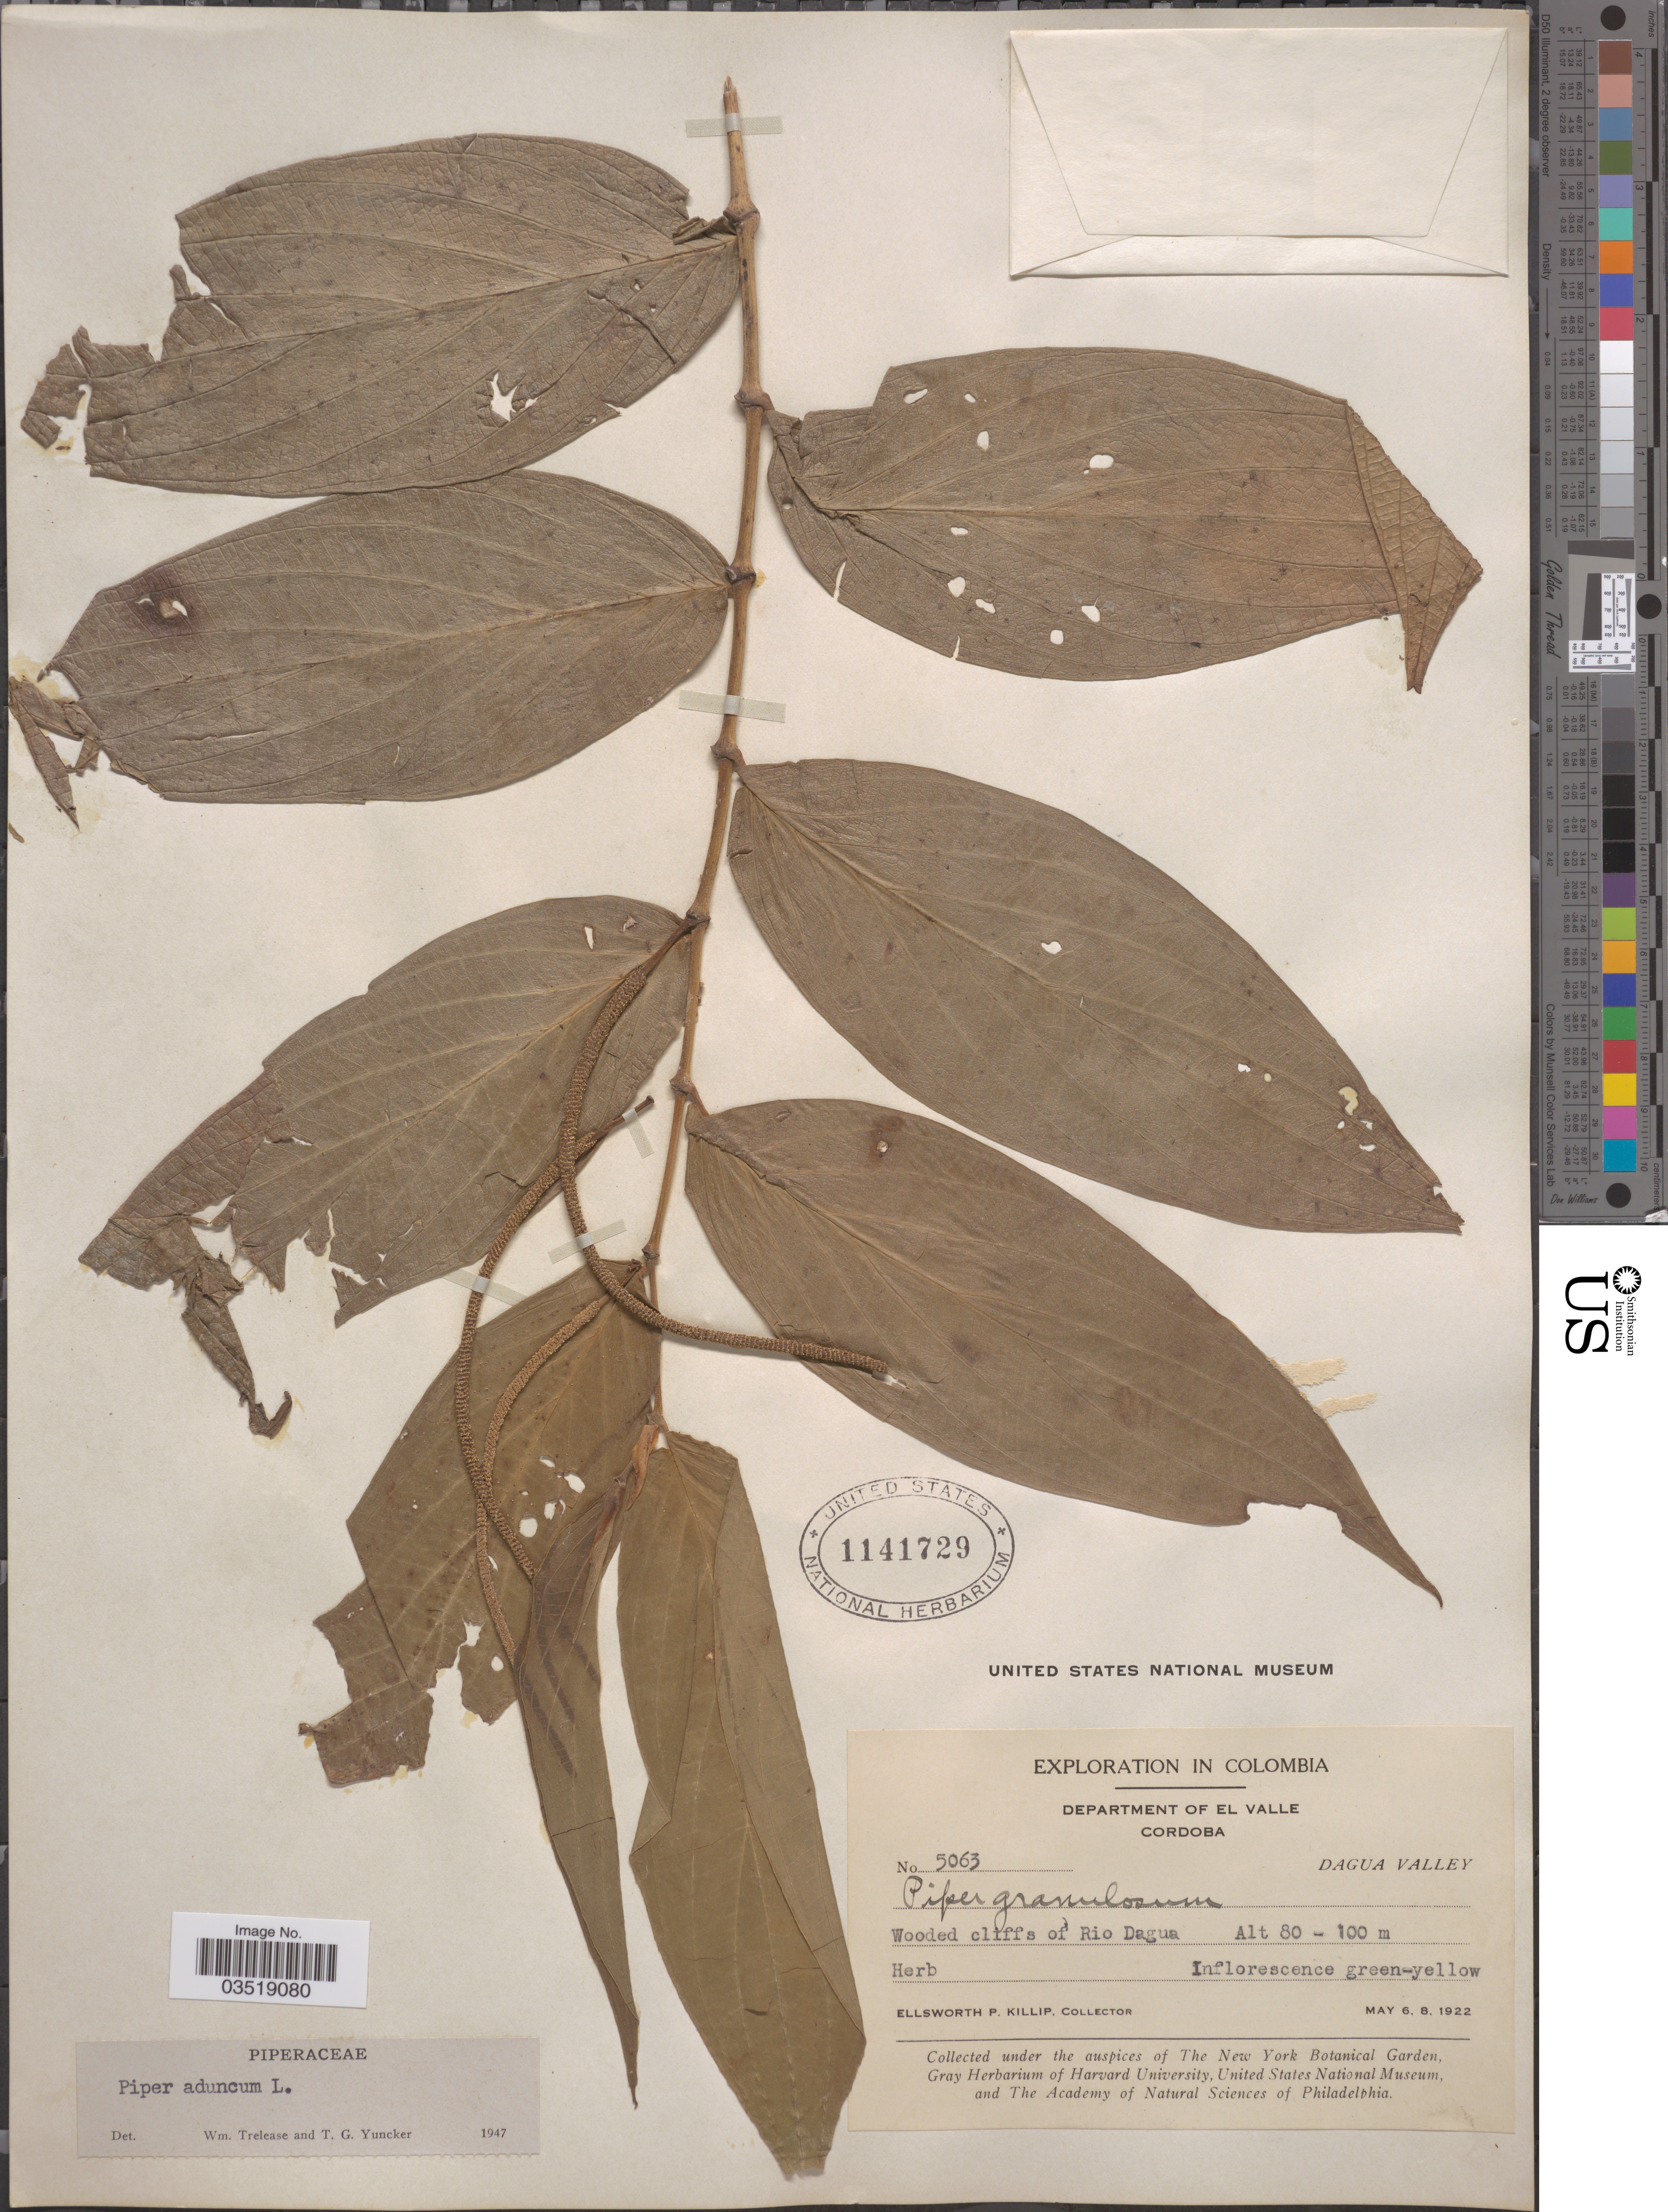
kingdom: Plantae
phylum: Tracheophyta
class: Magnoliopsida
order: Piperales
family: Piperaceae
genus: Piper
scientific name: Piper aduncum var. aduncum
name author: L.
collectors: E. P. Killip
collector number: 5063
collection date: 1922-05-06/1922-05-08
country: Colombia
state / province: Valle del Cauca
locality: Department of El Valle. Cordoba, Dagua Valley. Wooded cliffs of Rio Dagua.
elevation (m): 80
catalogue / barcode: US 1141729